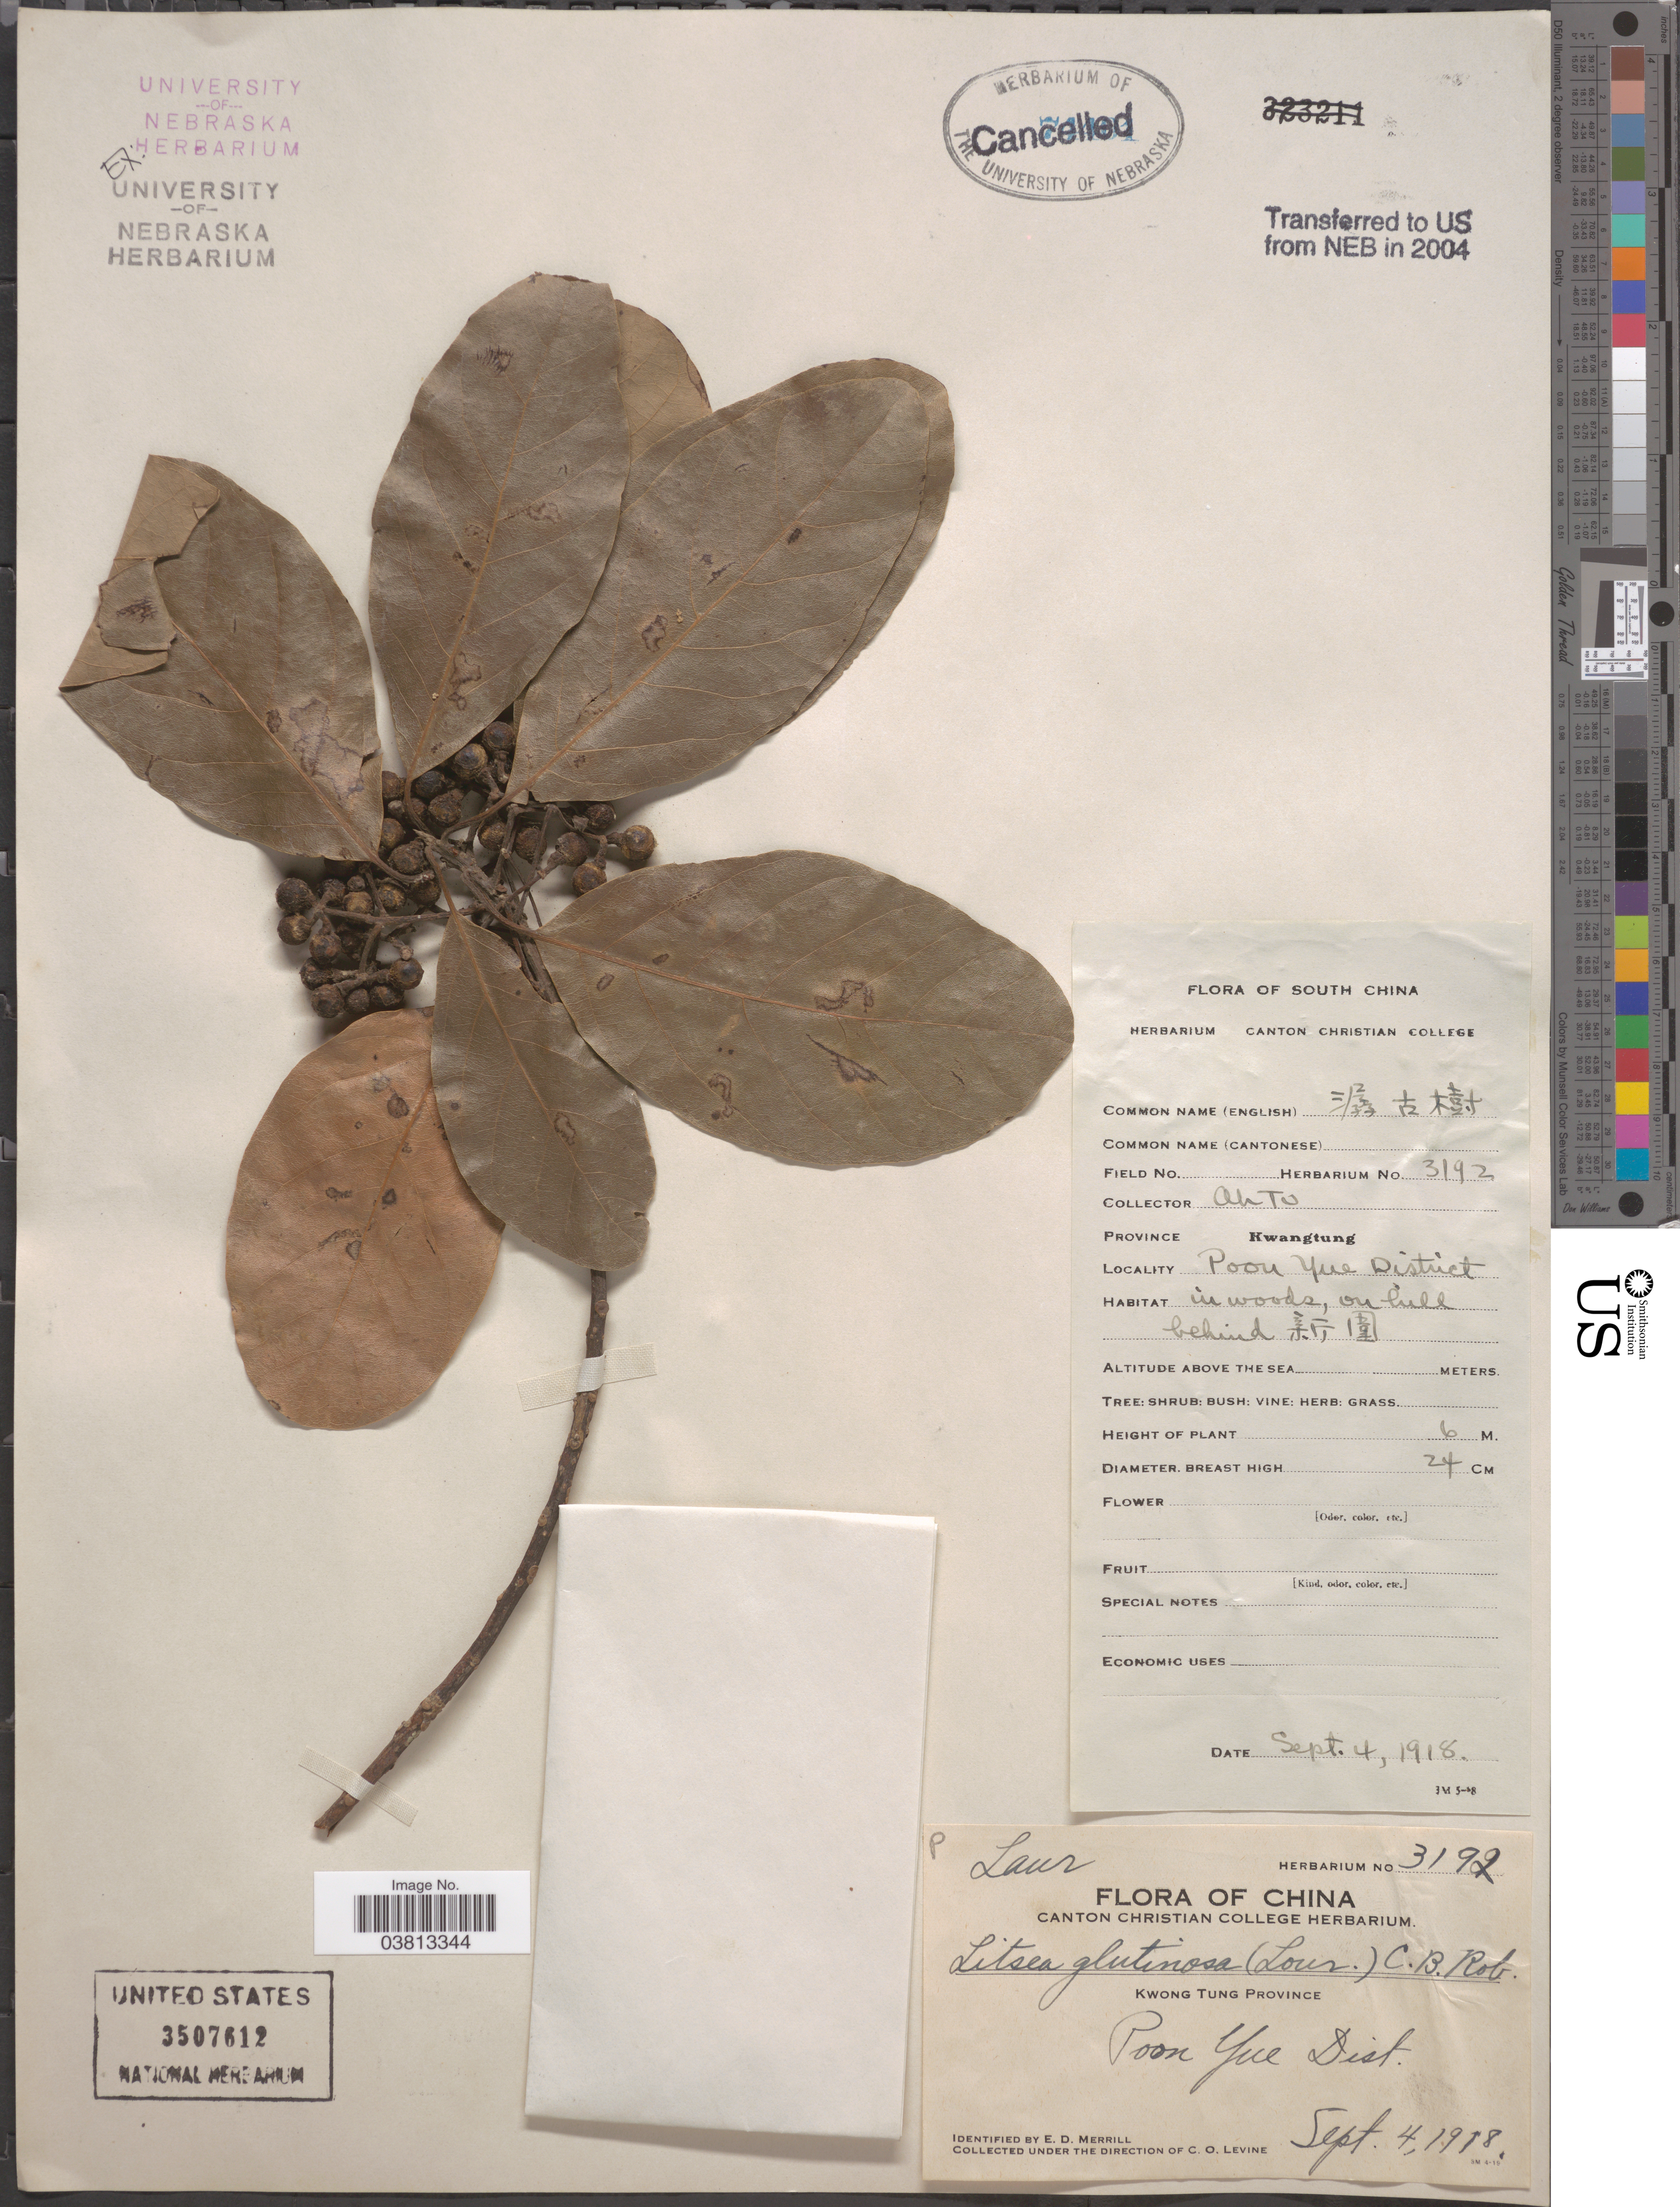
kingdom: Plantae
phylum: Tracheophyta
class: Magnoliopsida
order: Laurales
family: Lauraceae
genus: Litsea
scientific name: Litsea glutinosa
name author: (Lour.) C.B. Rob.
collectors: C. O. Levine & A. To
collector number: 3192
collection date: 1918-09-04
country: China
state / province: Guangdong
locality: Kwong Tung Province. Poon Yue Dist. South China. Province Kwangtung. In woods, on hill behind X.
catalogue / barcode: US 3507612